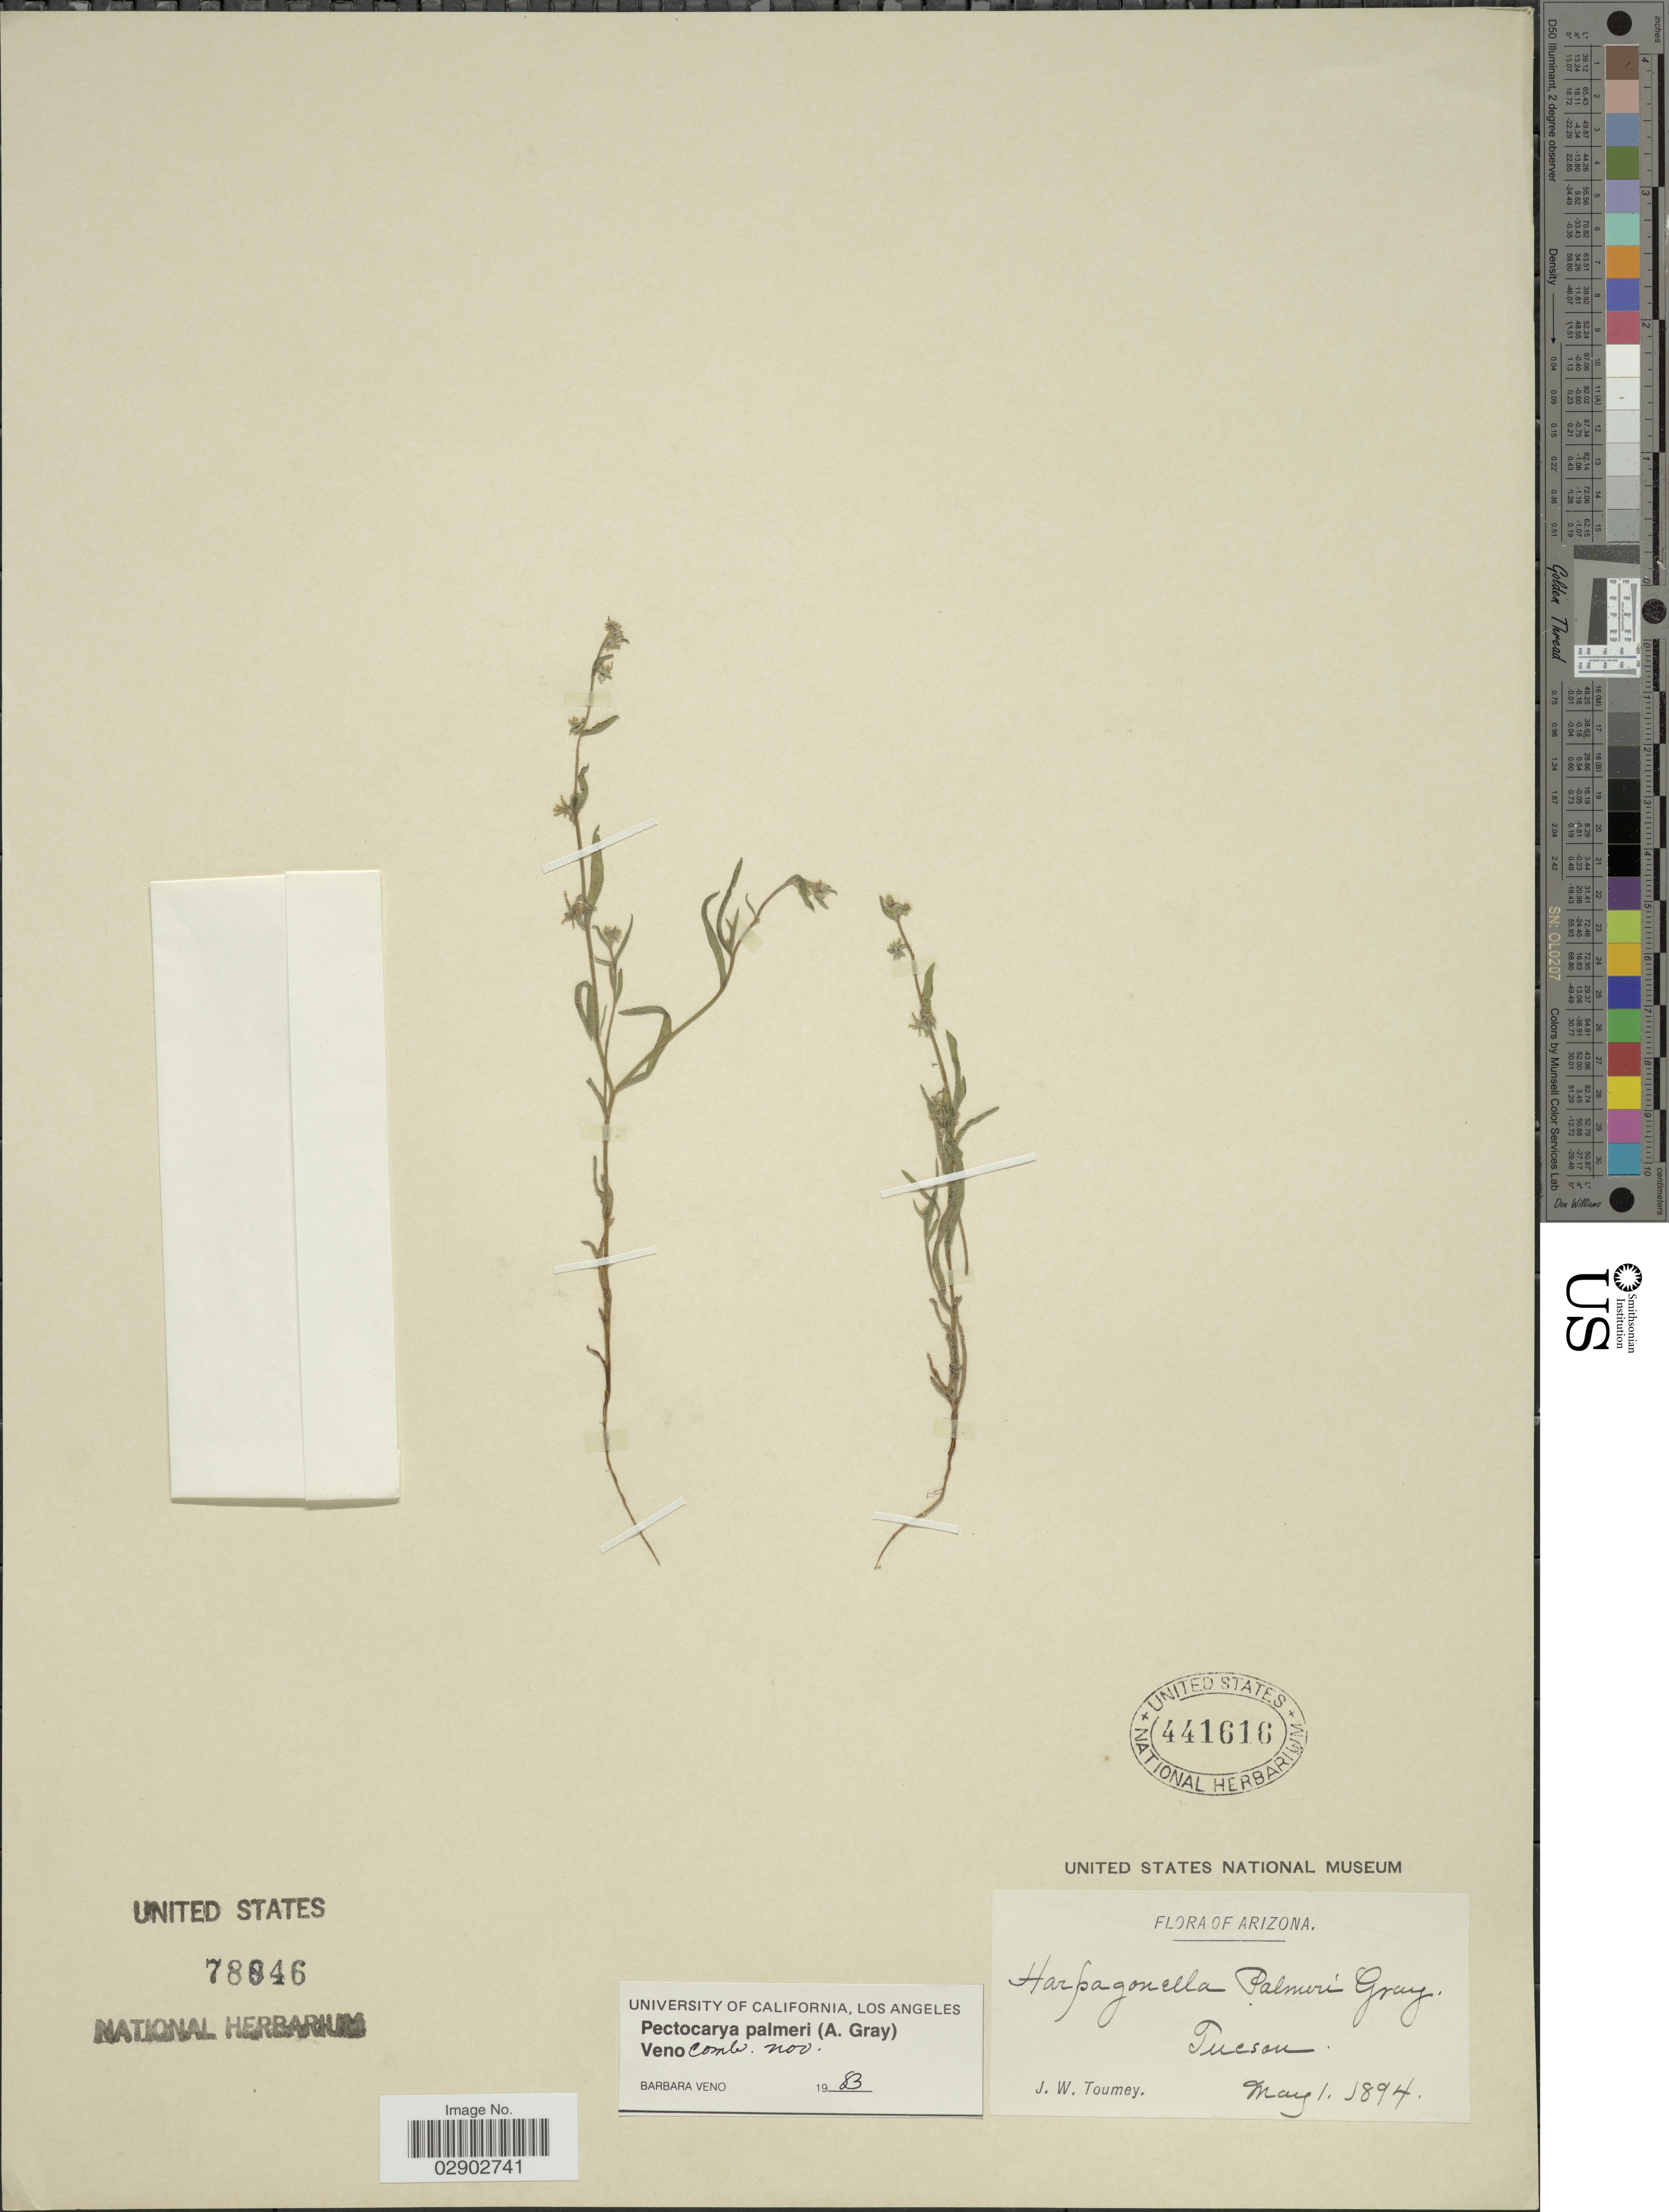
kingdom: Plantae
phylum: Tracheophyta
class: Magnoliopsida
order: Boraginales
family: Boraginaceae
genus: Harpagonella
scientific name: Harpagonella palmeri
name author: A. Gray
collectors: J. W. Toumey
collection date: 1894-05-01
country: United States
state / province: Arizona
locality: Tucson.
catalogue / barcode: US 441616